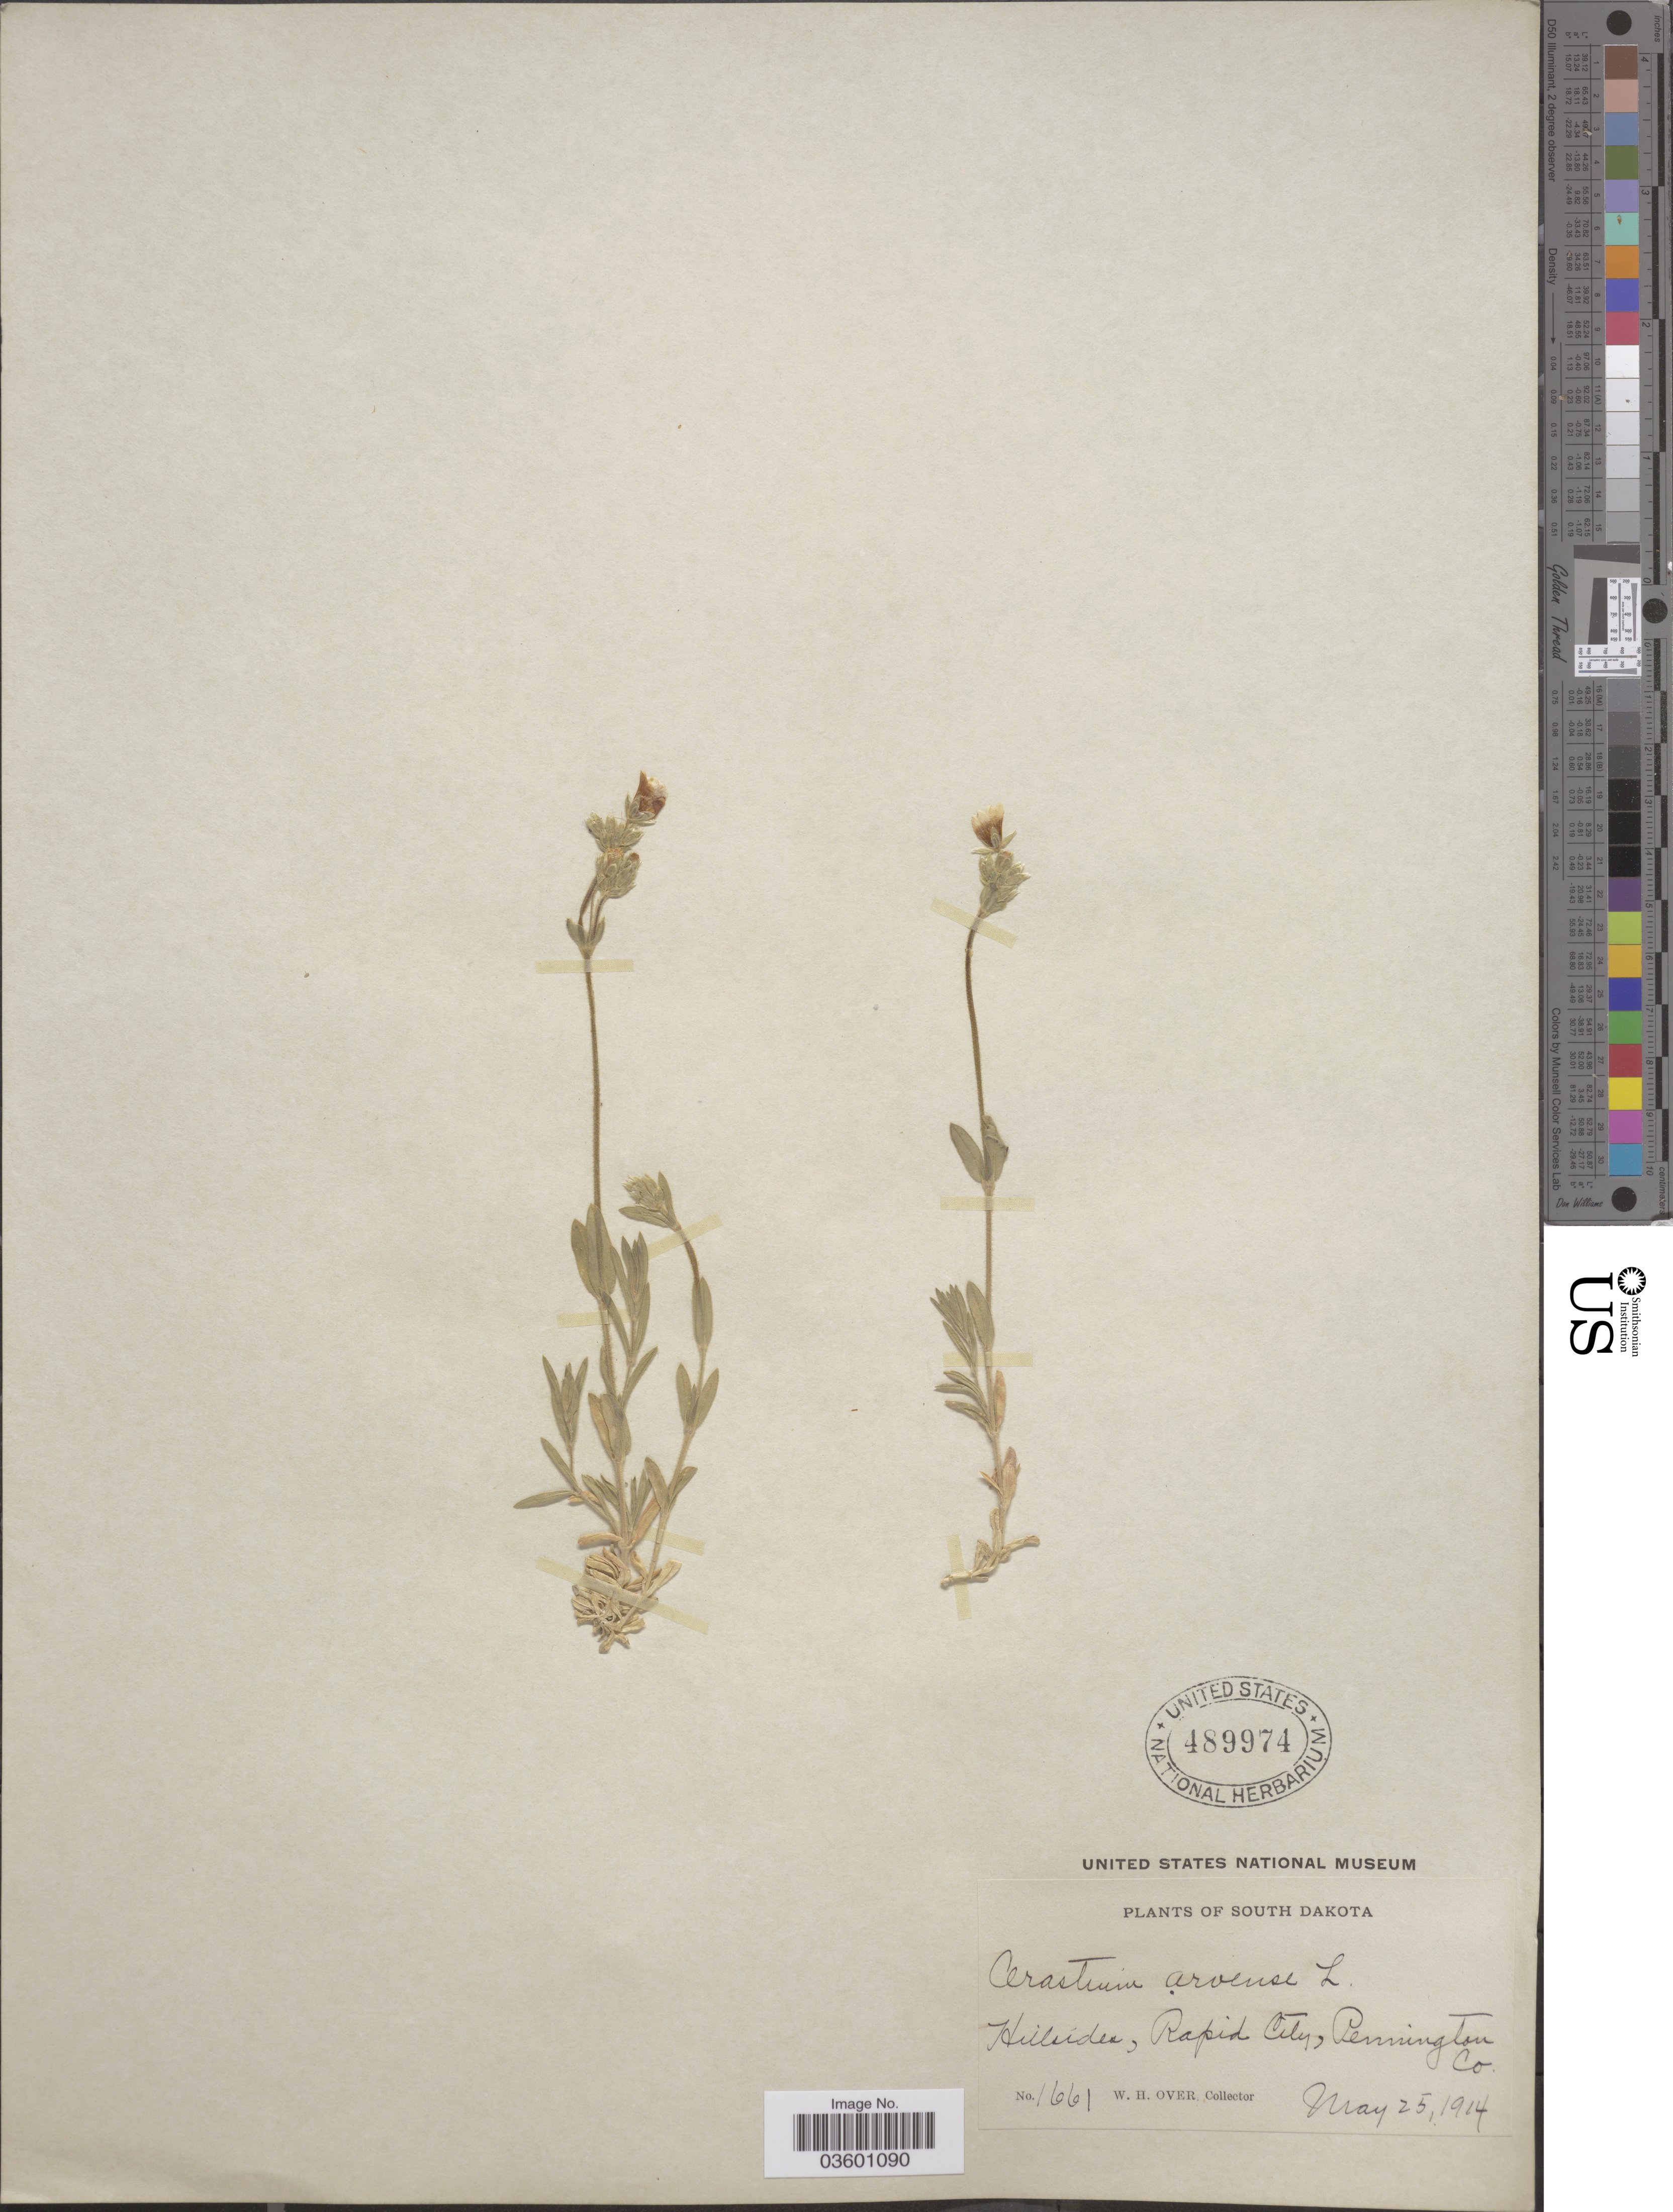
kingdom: Plantae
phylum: Tracheophyta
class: Magnoliopsida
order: Caryophyllales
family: Caryophyllaceae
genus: Cerastium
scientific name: Cerastium arvense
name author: L.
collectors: W. Over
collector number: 1661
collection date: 1914-05-25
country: United States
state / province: South Dakota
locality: Hillsides, Rapid City, Pennington Co.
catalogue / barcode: US 489974